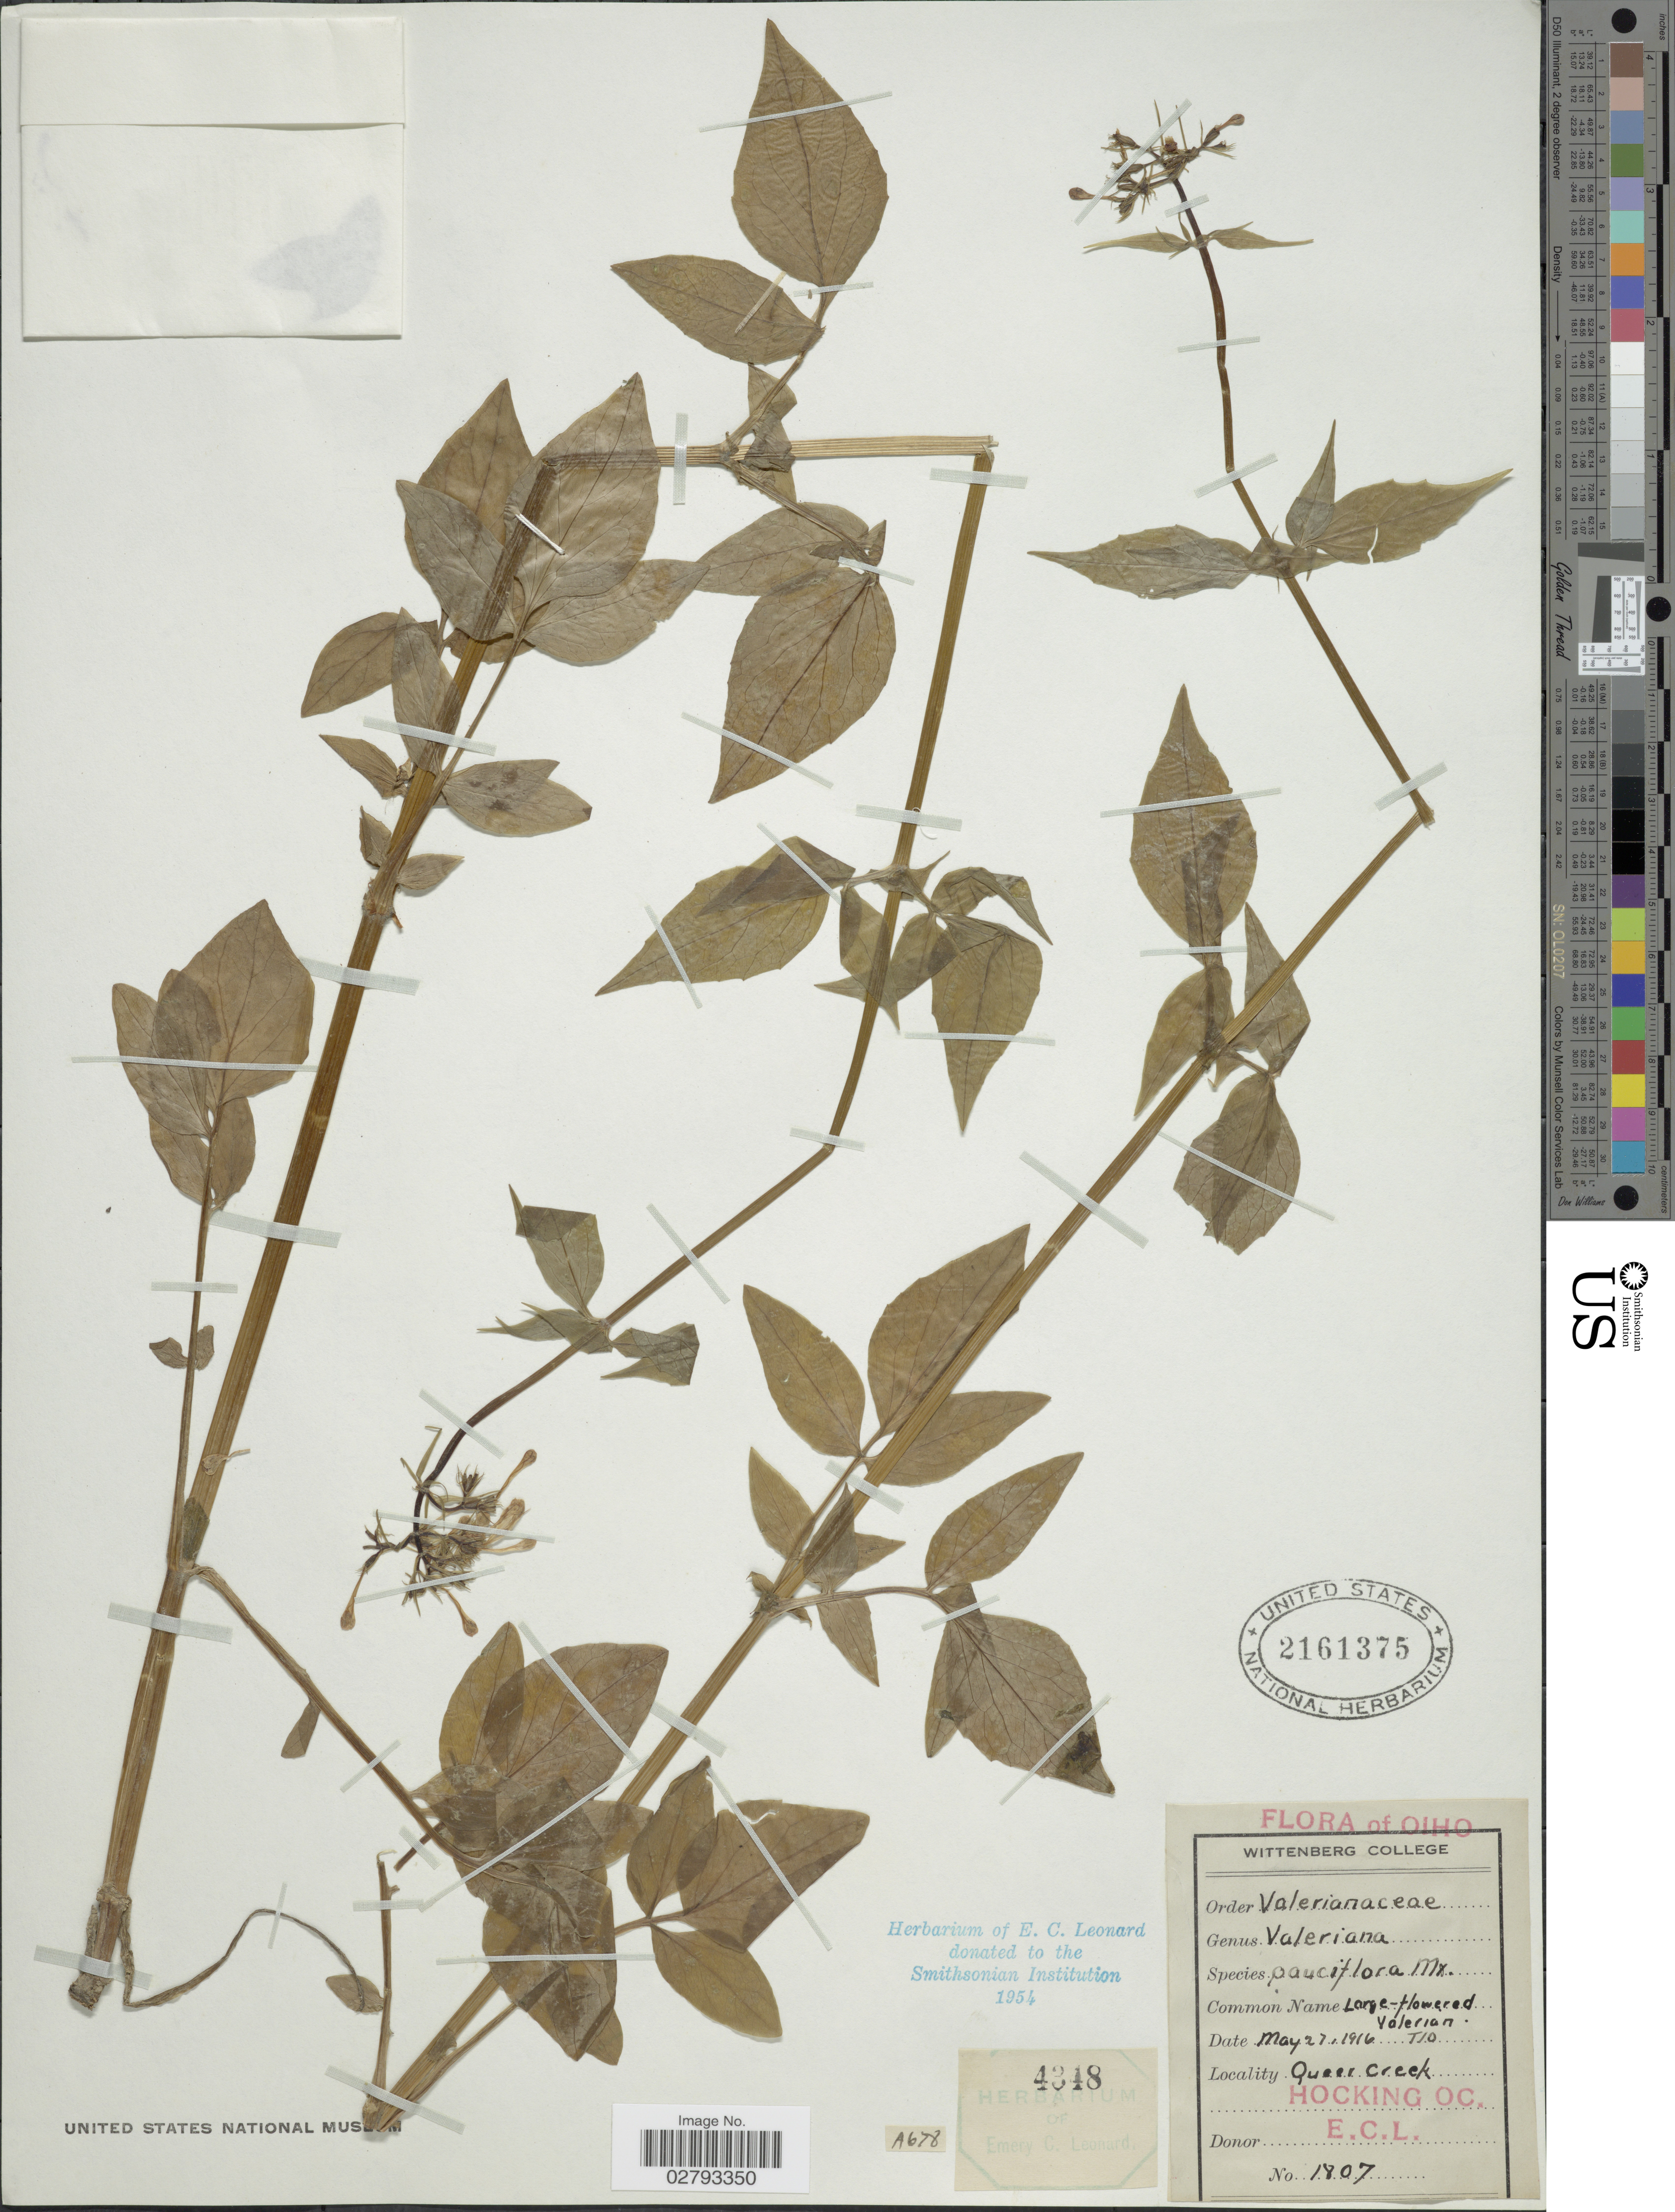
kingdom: Plantae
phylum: Tracheophyta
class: Magnoliopsida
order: Dipsacales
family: Caprifoliaceae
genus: Valeriana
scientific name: Valeriana pauciflora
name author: Michx.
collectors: E. C. Leonard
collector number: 1807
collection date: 1916-05-27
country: United States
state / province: Ohio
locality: Queer Creek. Hocking OC.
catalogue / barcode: US 2161375